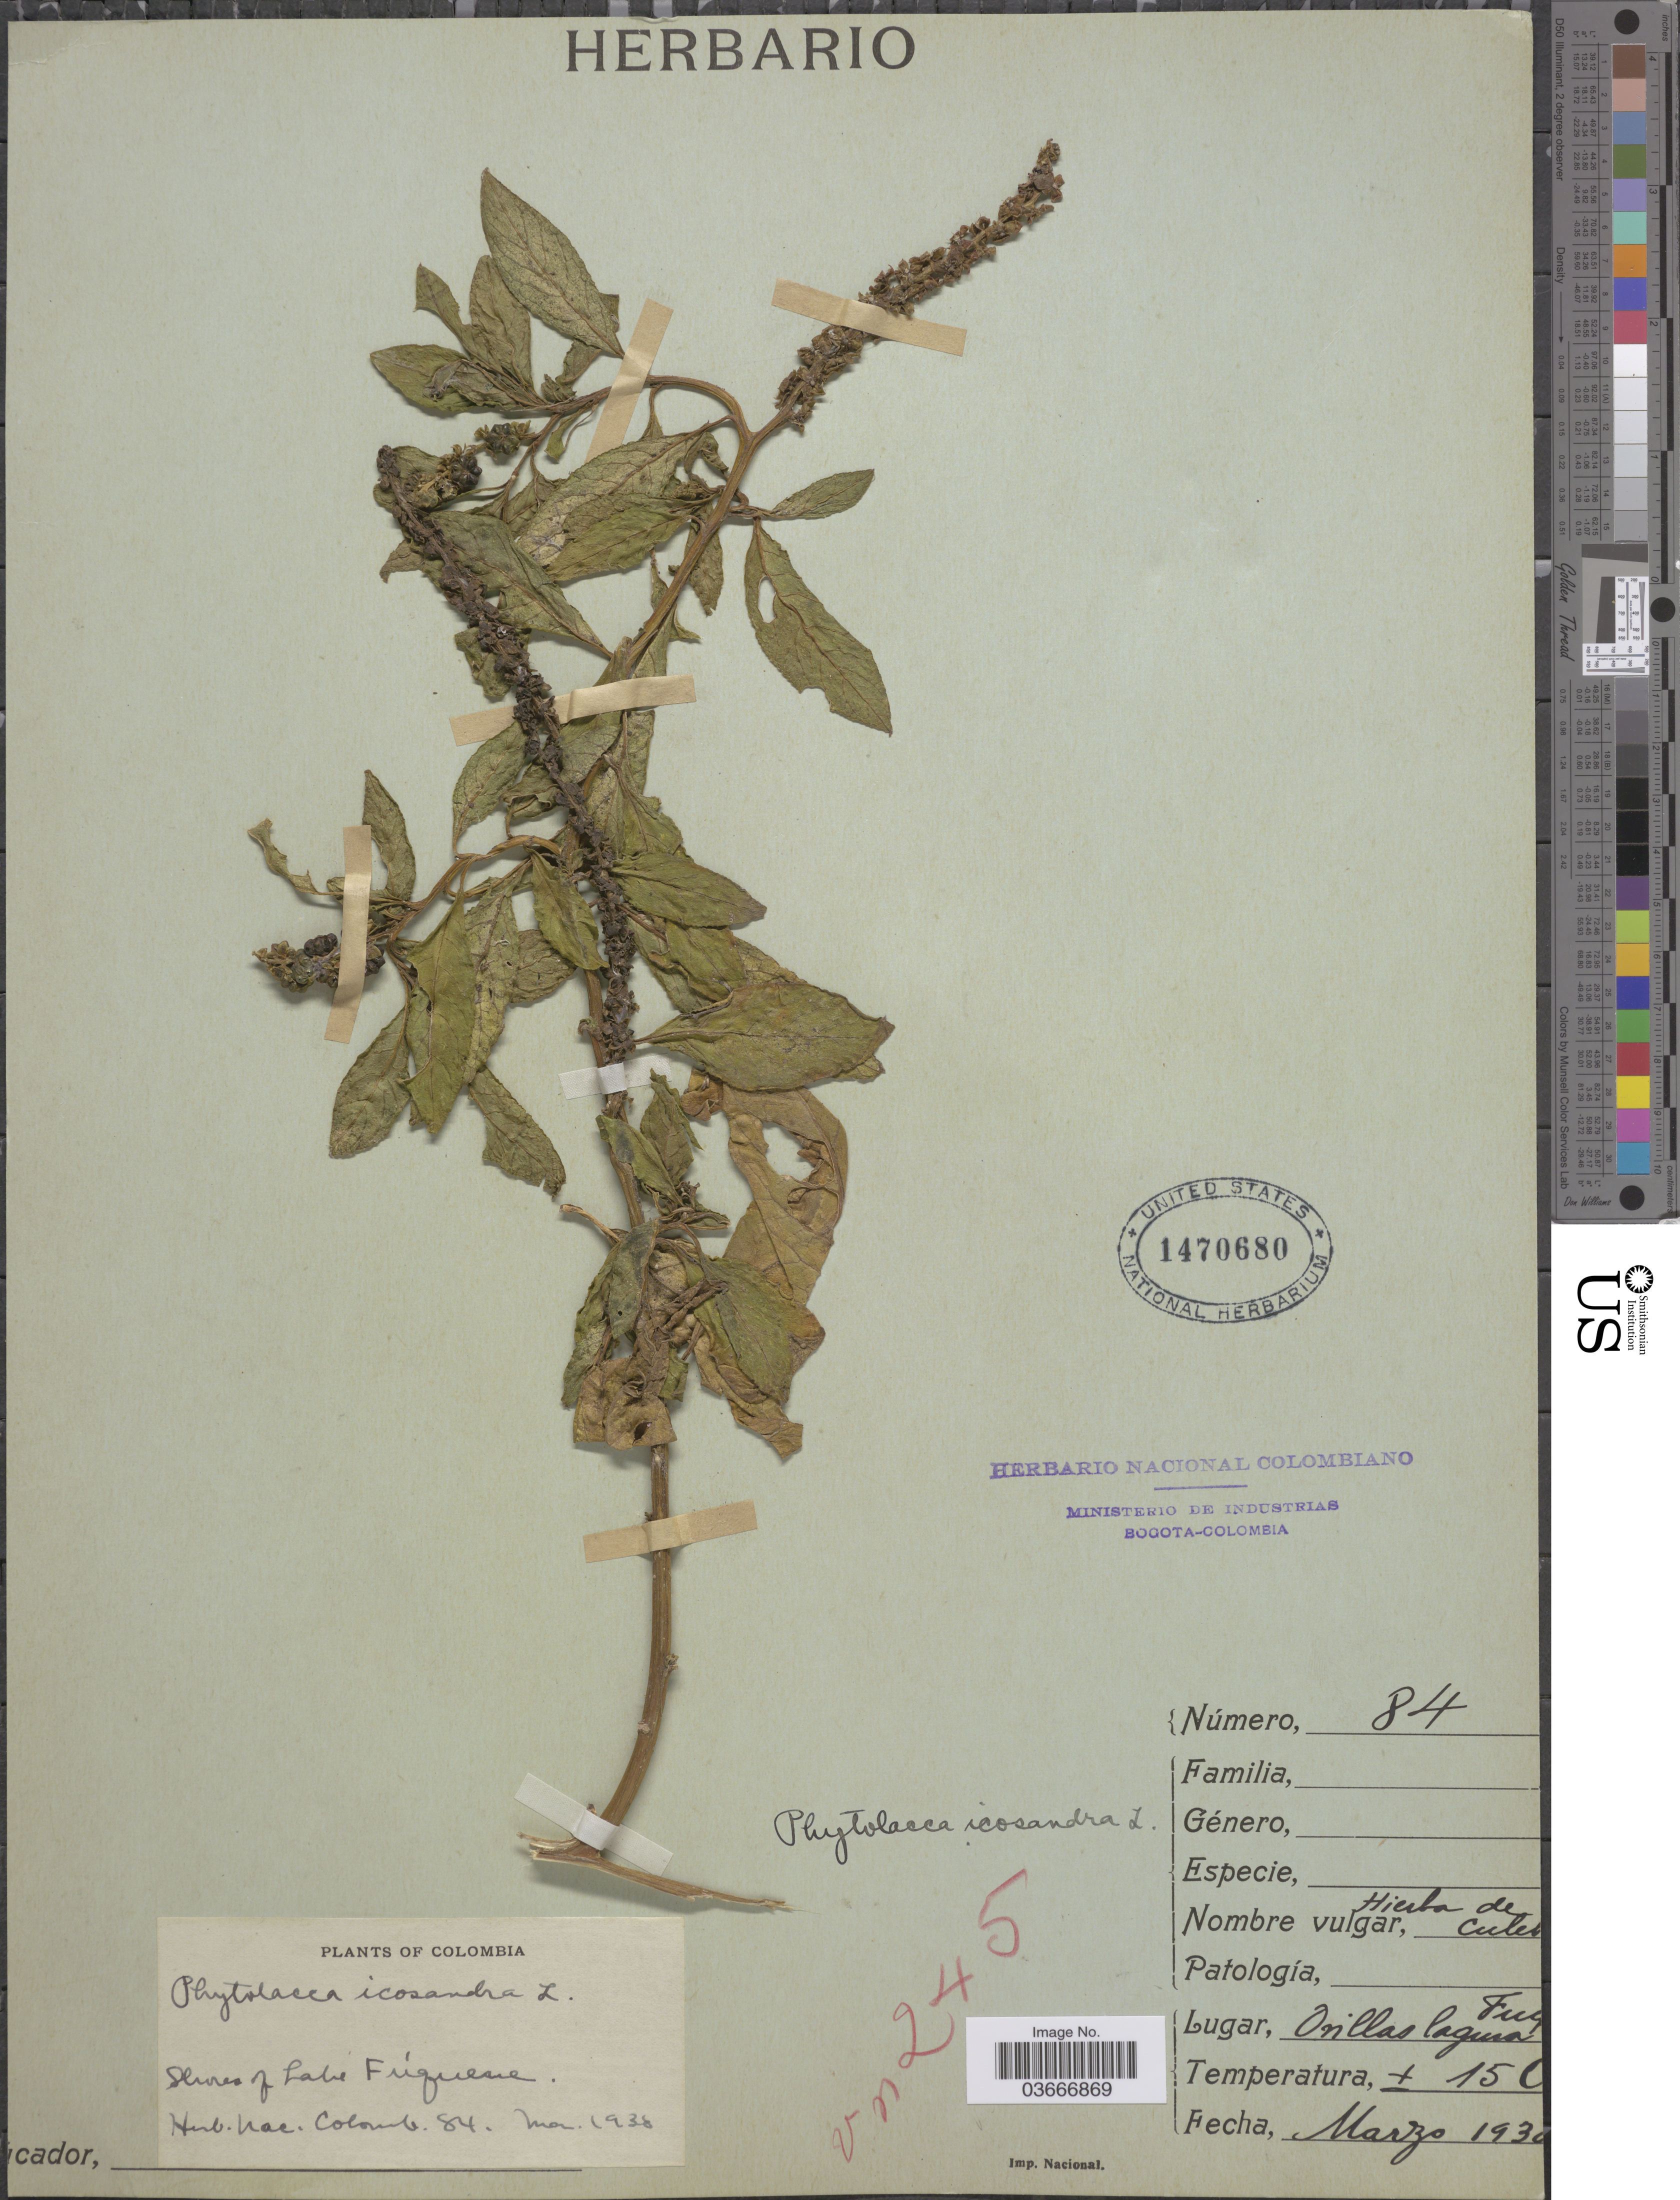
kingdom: Plantae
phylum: Tracheophyta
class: Magnoliopsida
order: Caryophyllales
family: Phytolaccaceae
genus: Phytolacca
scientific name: Phytolacca icosandra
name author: L.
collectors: ex herb. Nac. Colomb.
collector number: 84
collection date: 1938-03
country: Colombia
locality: Shores of Lake Fúquene. Orillas laguna Fuq.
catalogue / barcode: US 1470680